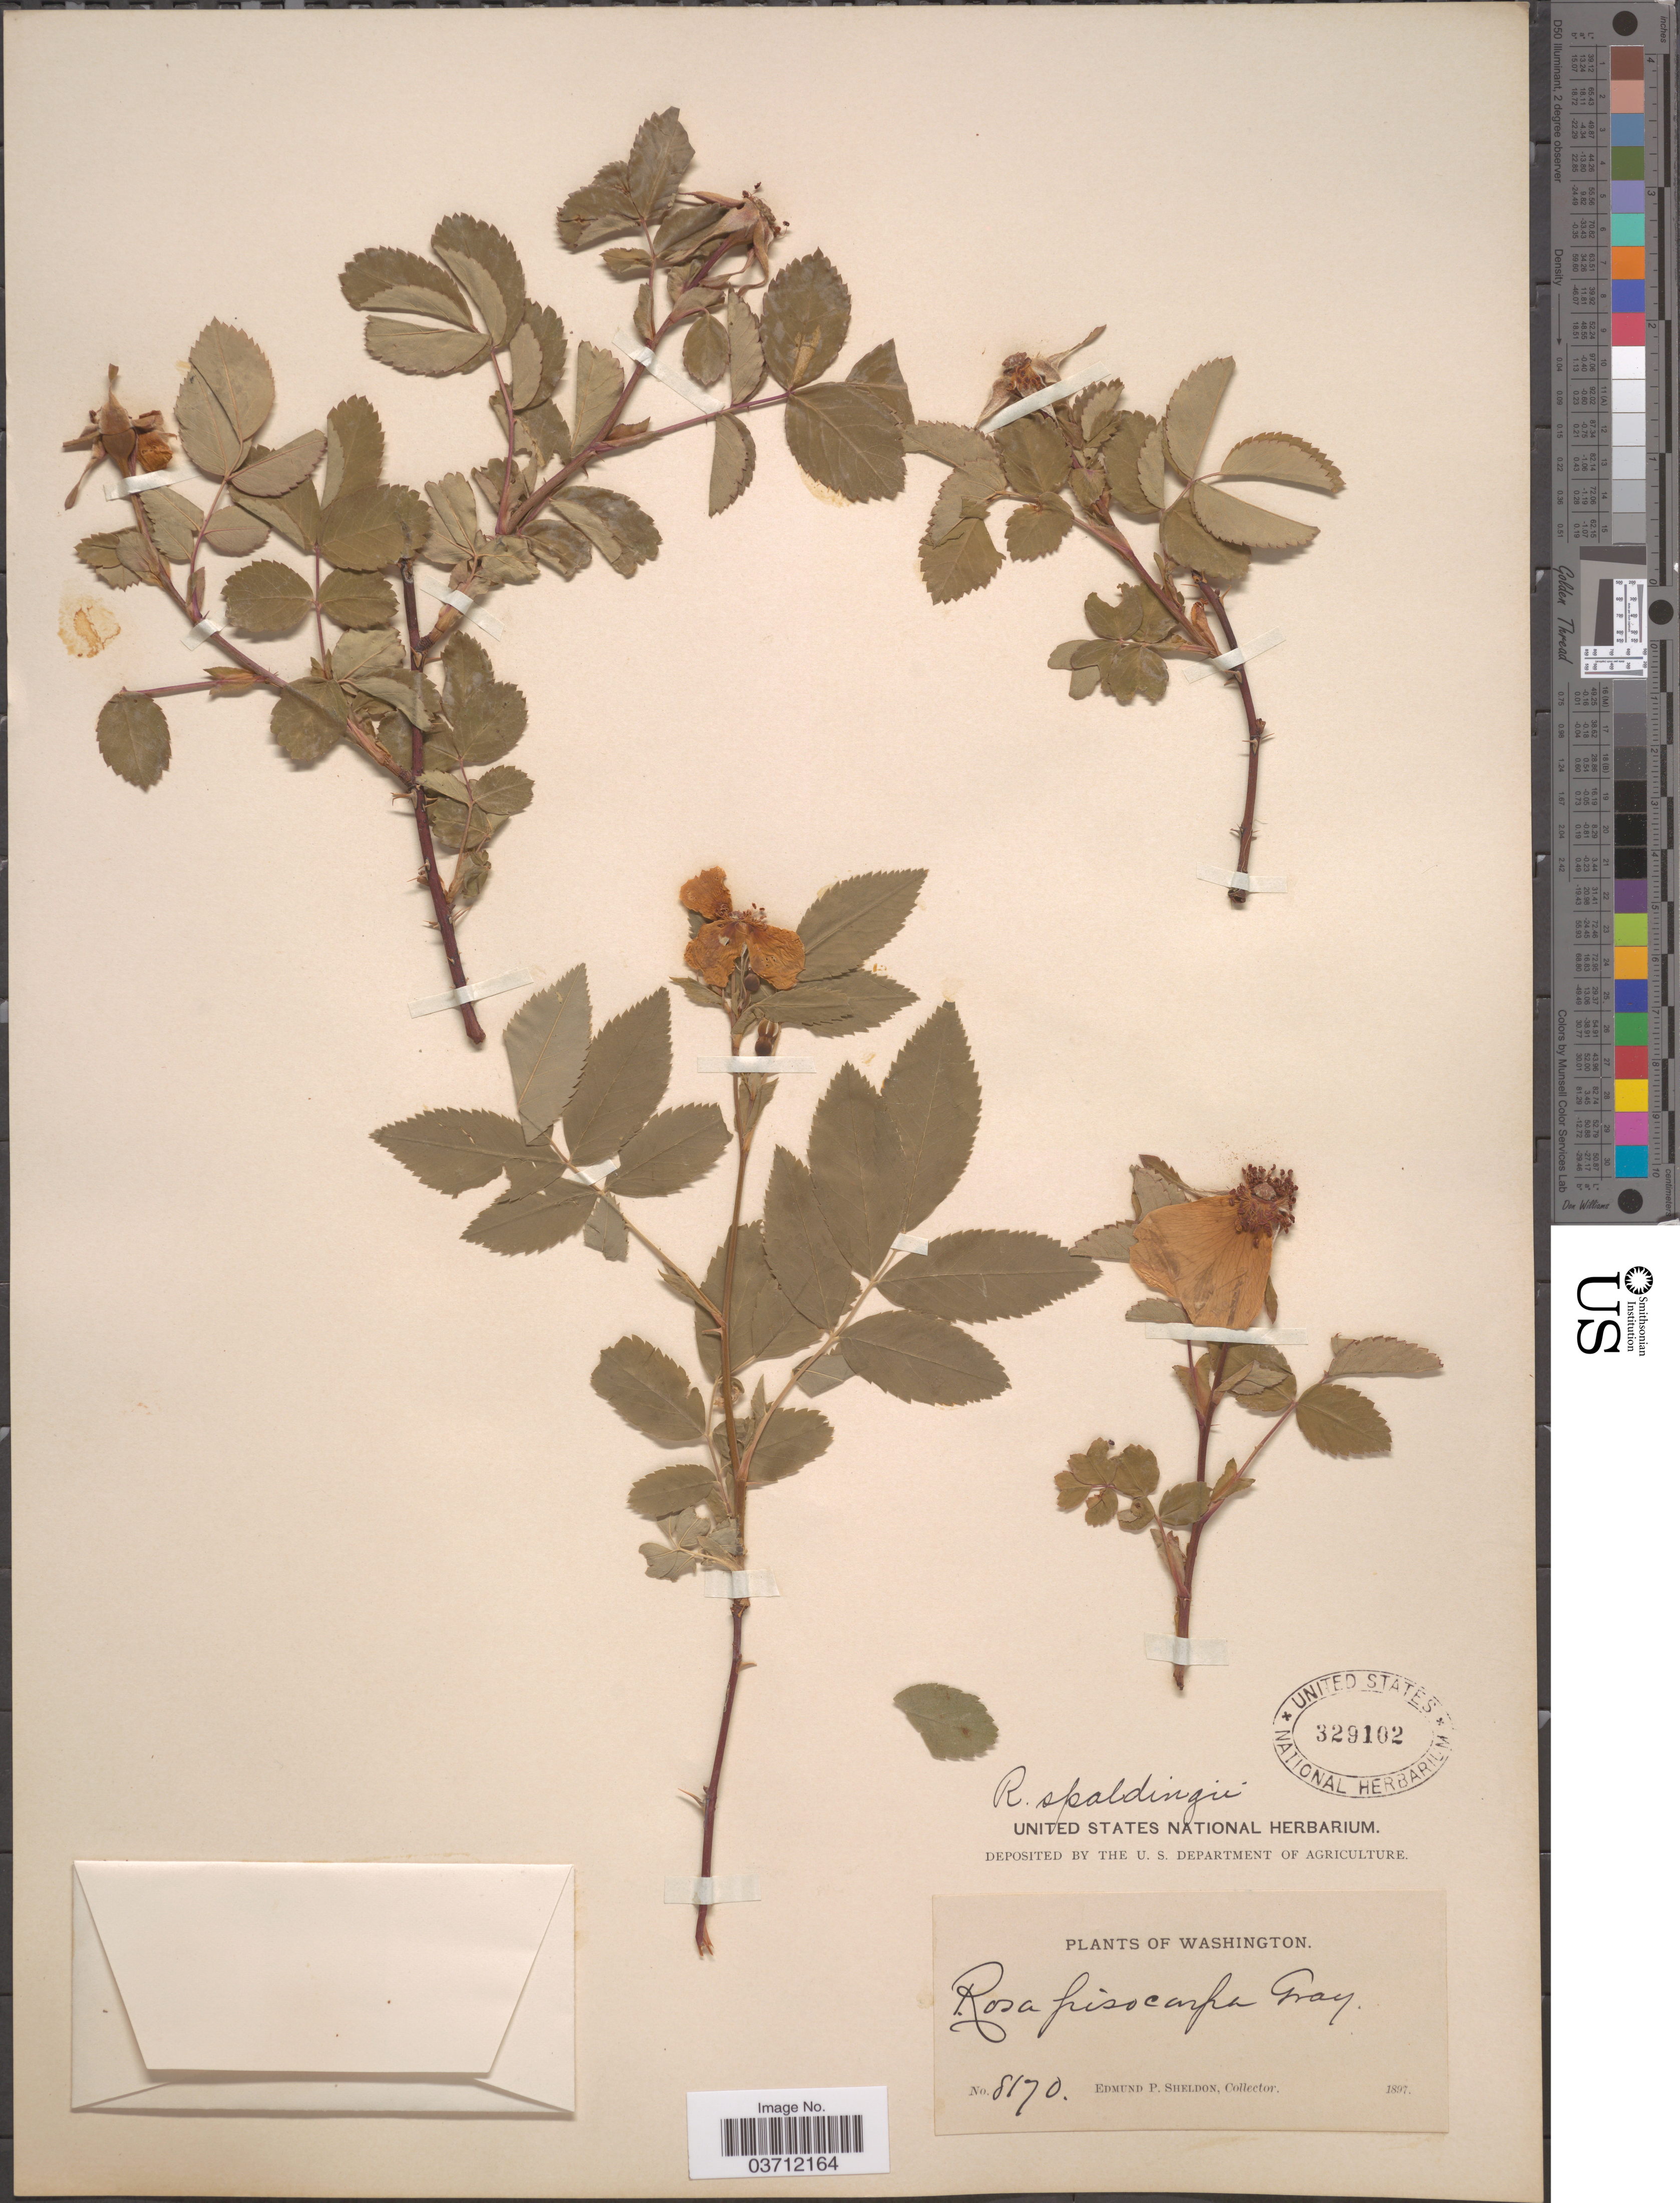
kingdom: Plantae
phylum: Tracheophyta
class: Magnoliopsida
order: Rosales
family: Rosaceae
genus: Rosa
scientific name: Rosa spaldingii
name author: Crép. ex Rydb.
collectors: E. P. Sheldon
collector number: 8170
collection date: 1897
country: United States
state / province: Washington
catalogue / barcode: US 329102